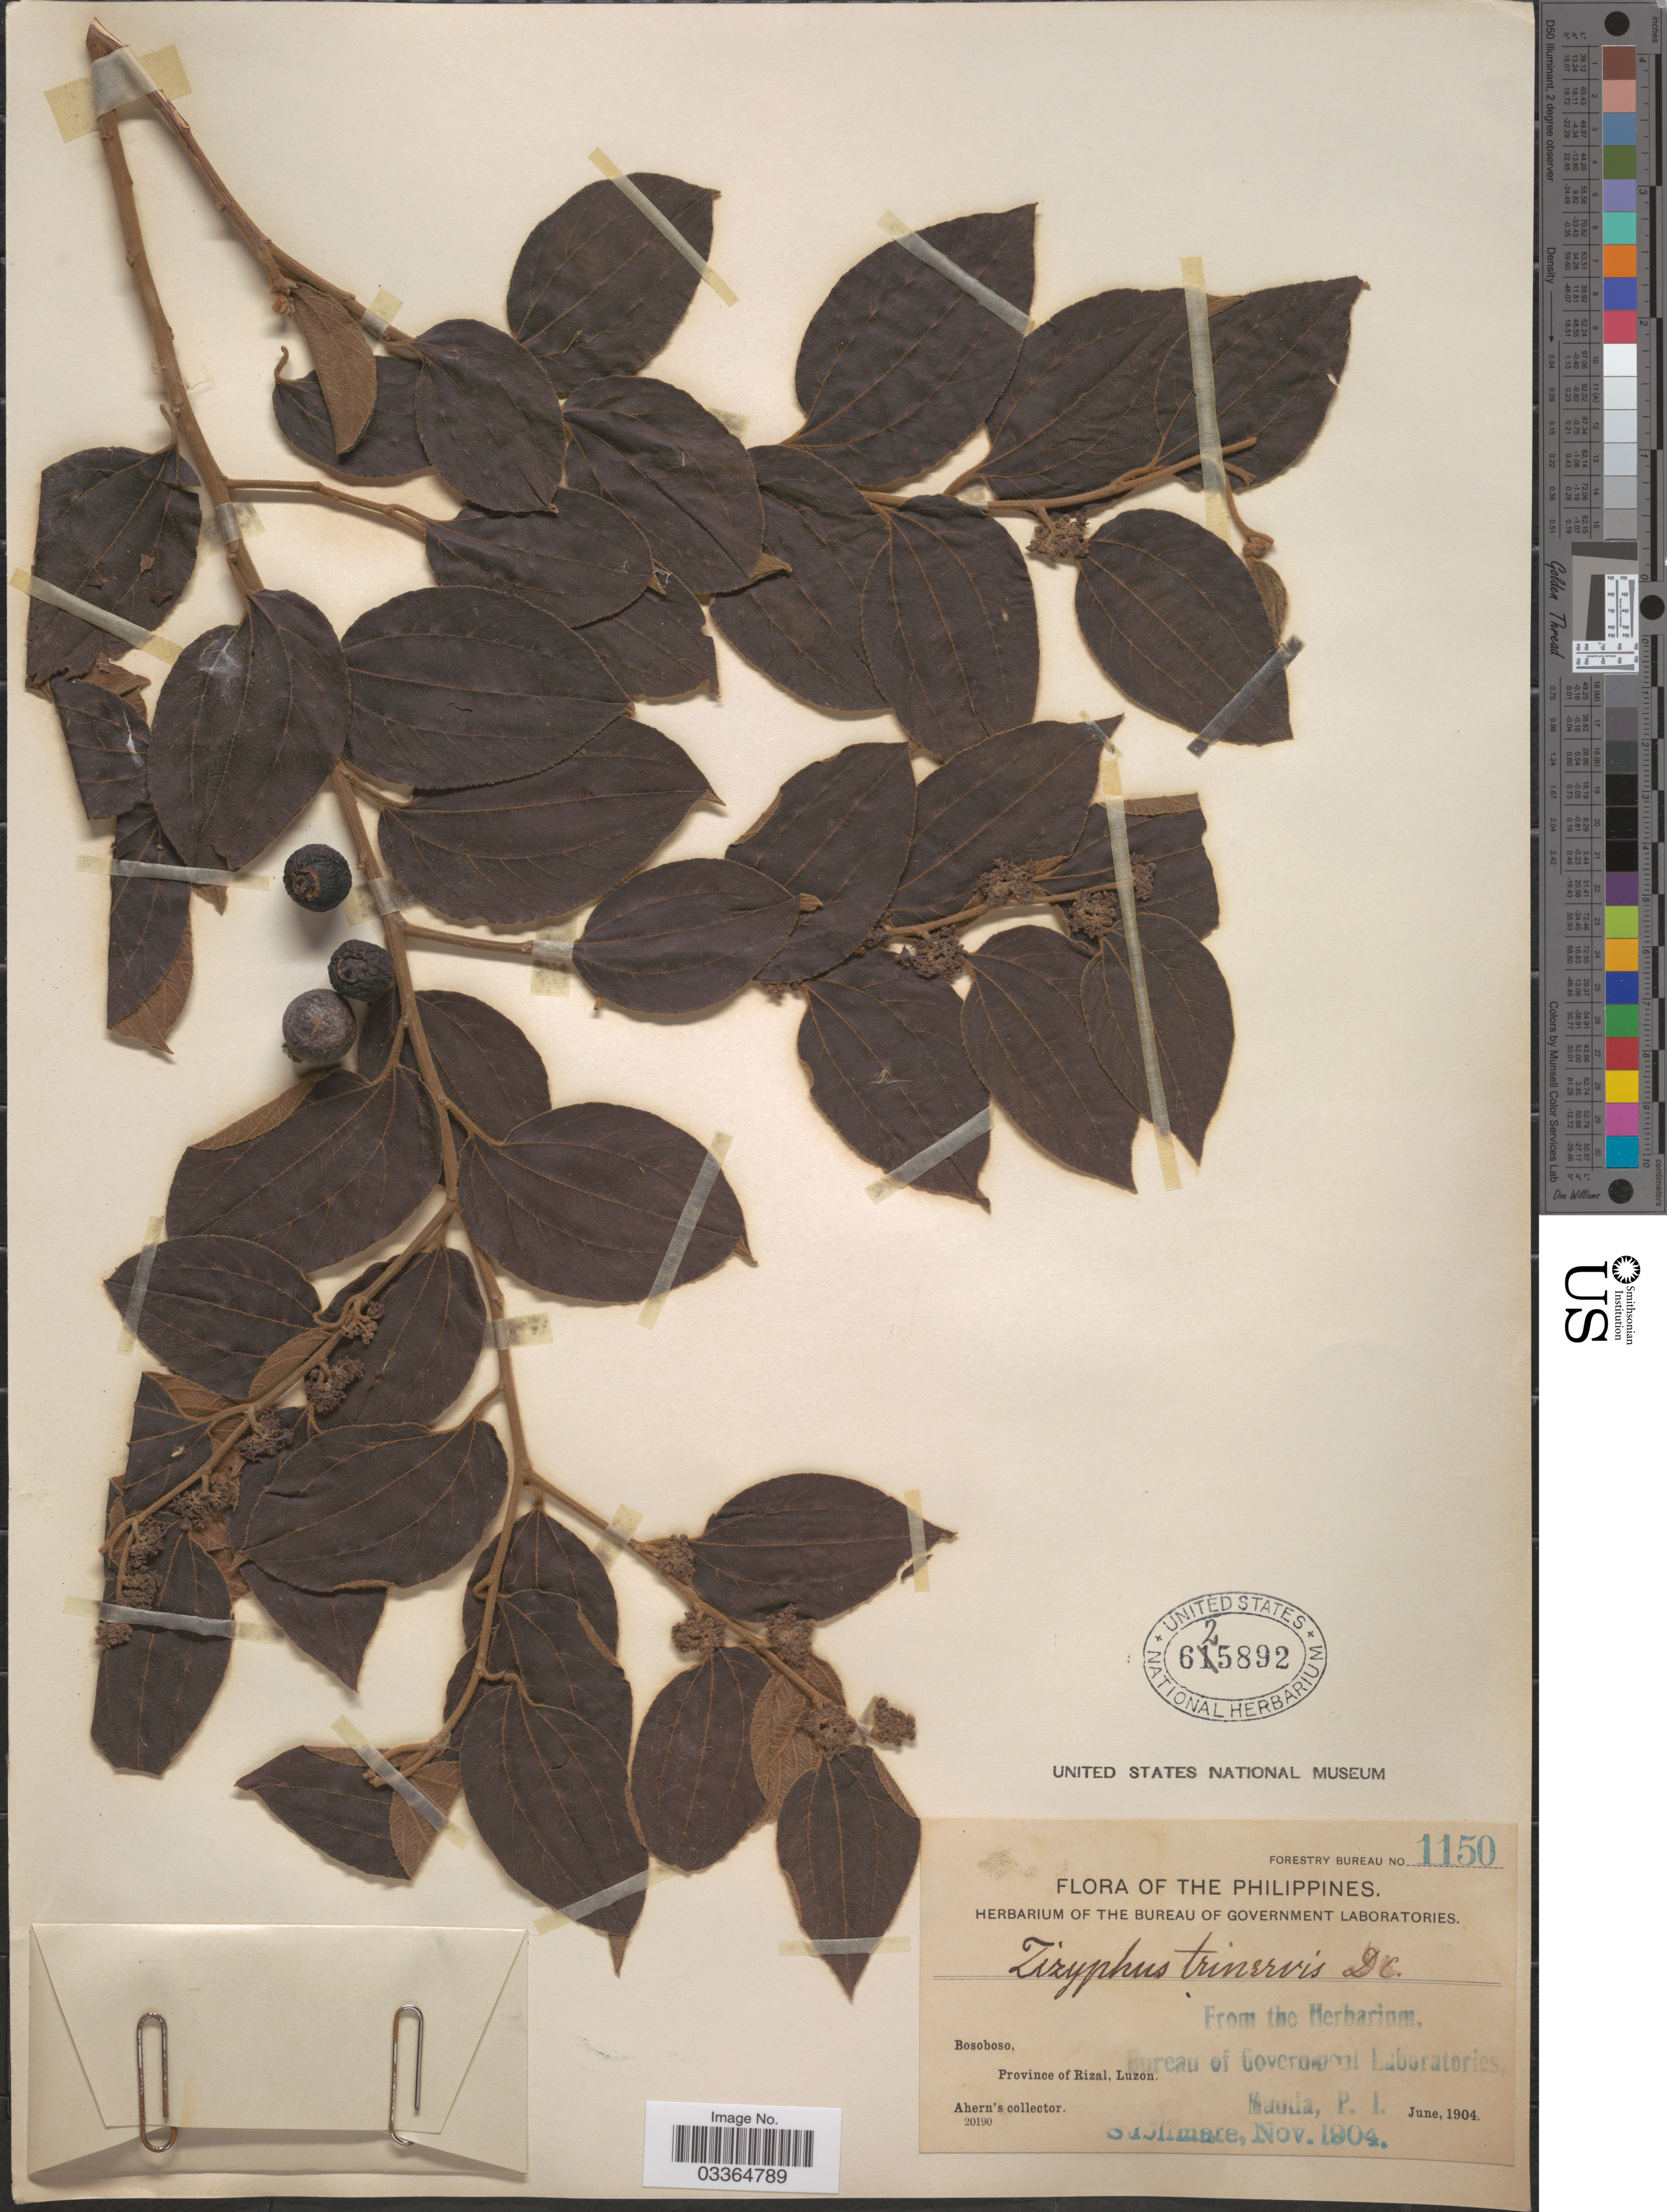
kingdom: Plantae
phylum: Tracheophyta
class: Magnoliopsida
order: Rosales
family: Rhamnaceae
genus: Ziziphus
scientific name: Ziziphus trinervia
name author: (Cav.) Poir.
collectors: Ahern's collector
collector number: Forestry Bureau 1150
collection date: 1904-06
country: Philippines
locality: Bosoboso. Province of Rizal, Luzon.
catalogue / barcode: US 625892